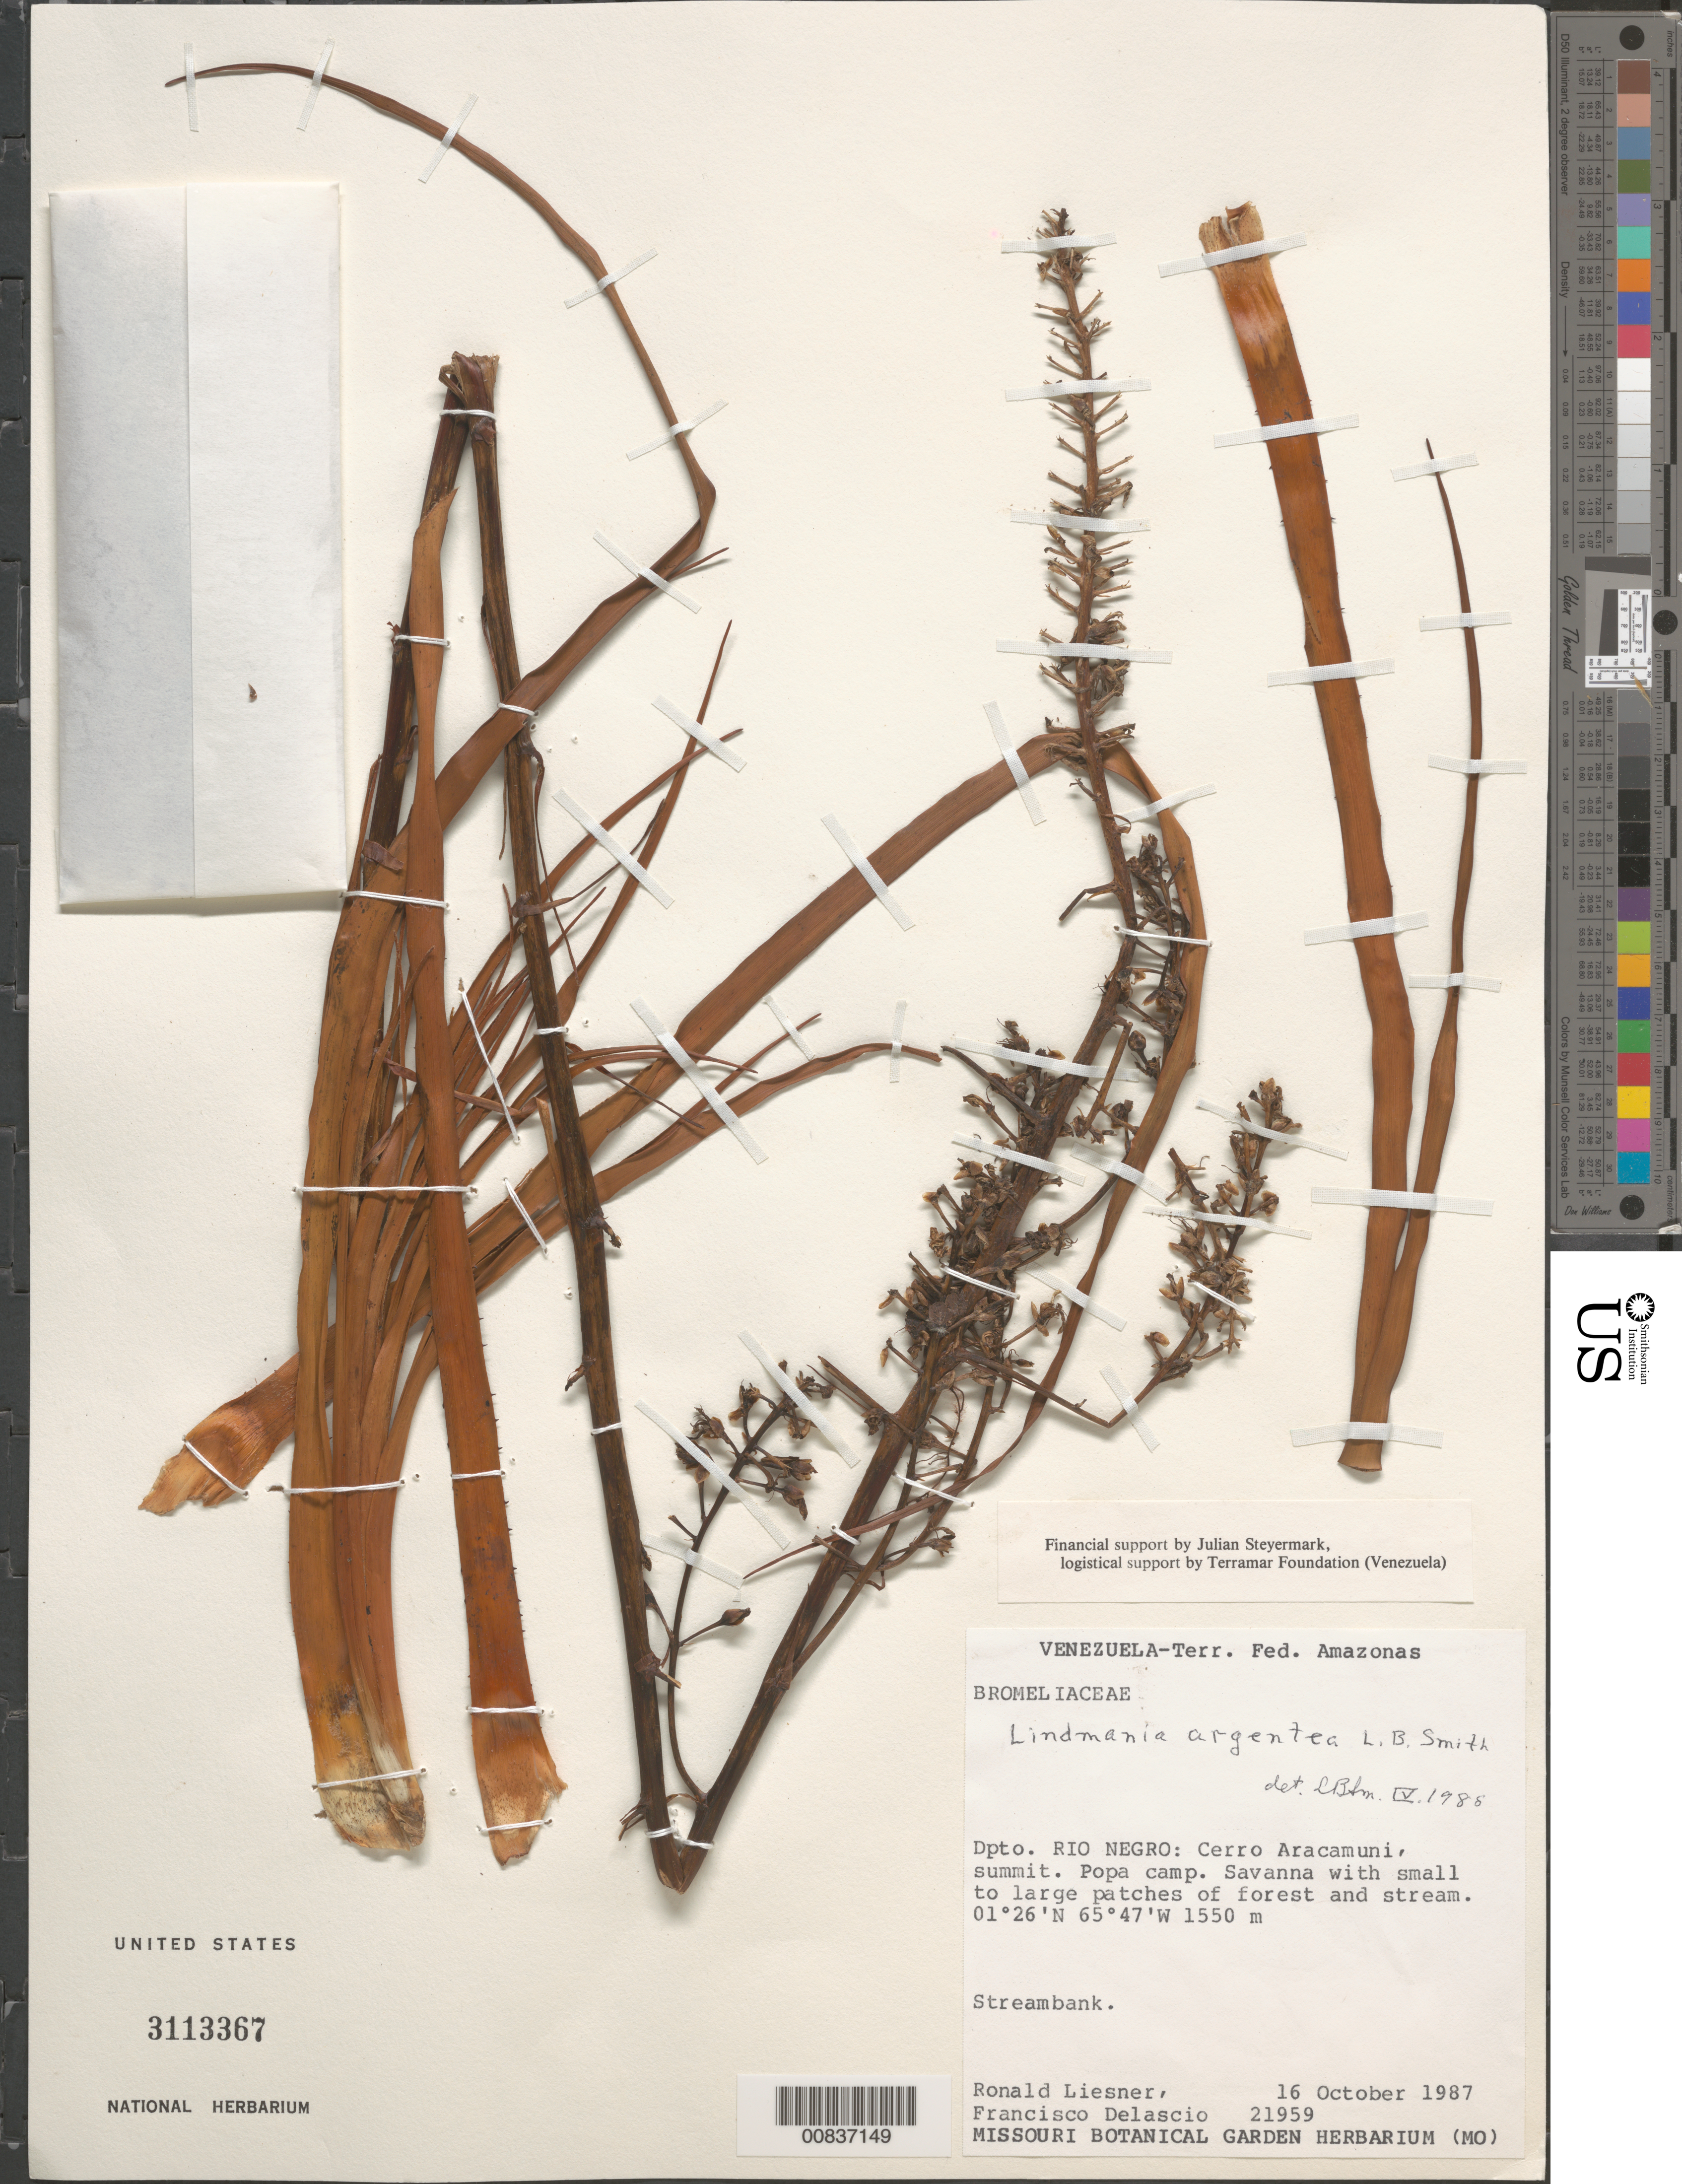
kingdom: Plantae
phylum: Tracheophyta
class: Liliopsida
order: Poales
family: Bromeliaceae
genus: Lindmania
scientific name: Lindmania argentea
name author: L.B. Sm.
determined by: Smith, Lyman B., (US), NMNH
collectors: R. L. Liesner & F. Delascio C.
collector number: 21959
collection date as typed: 16-Oct-87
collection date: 1987-10-16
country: Venezuela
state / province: Amazonas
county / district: Río Negro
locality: Cerro Aracamuni, Popa camp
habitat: Savanna with small to large patches of forest and stream; streambank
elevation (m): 1550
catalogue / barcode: US 3113367